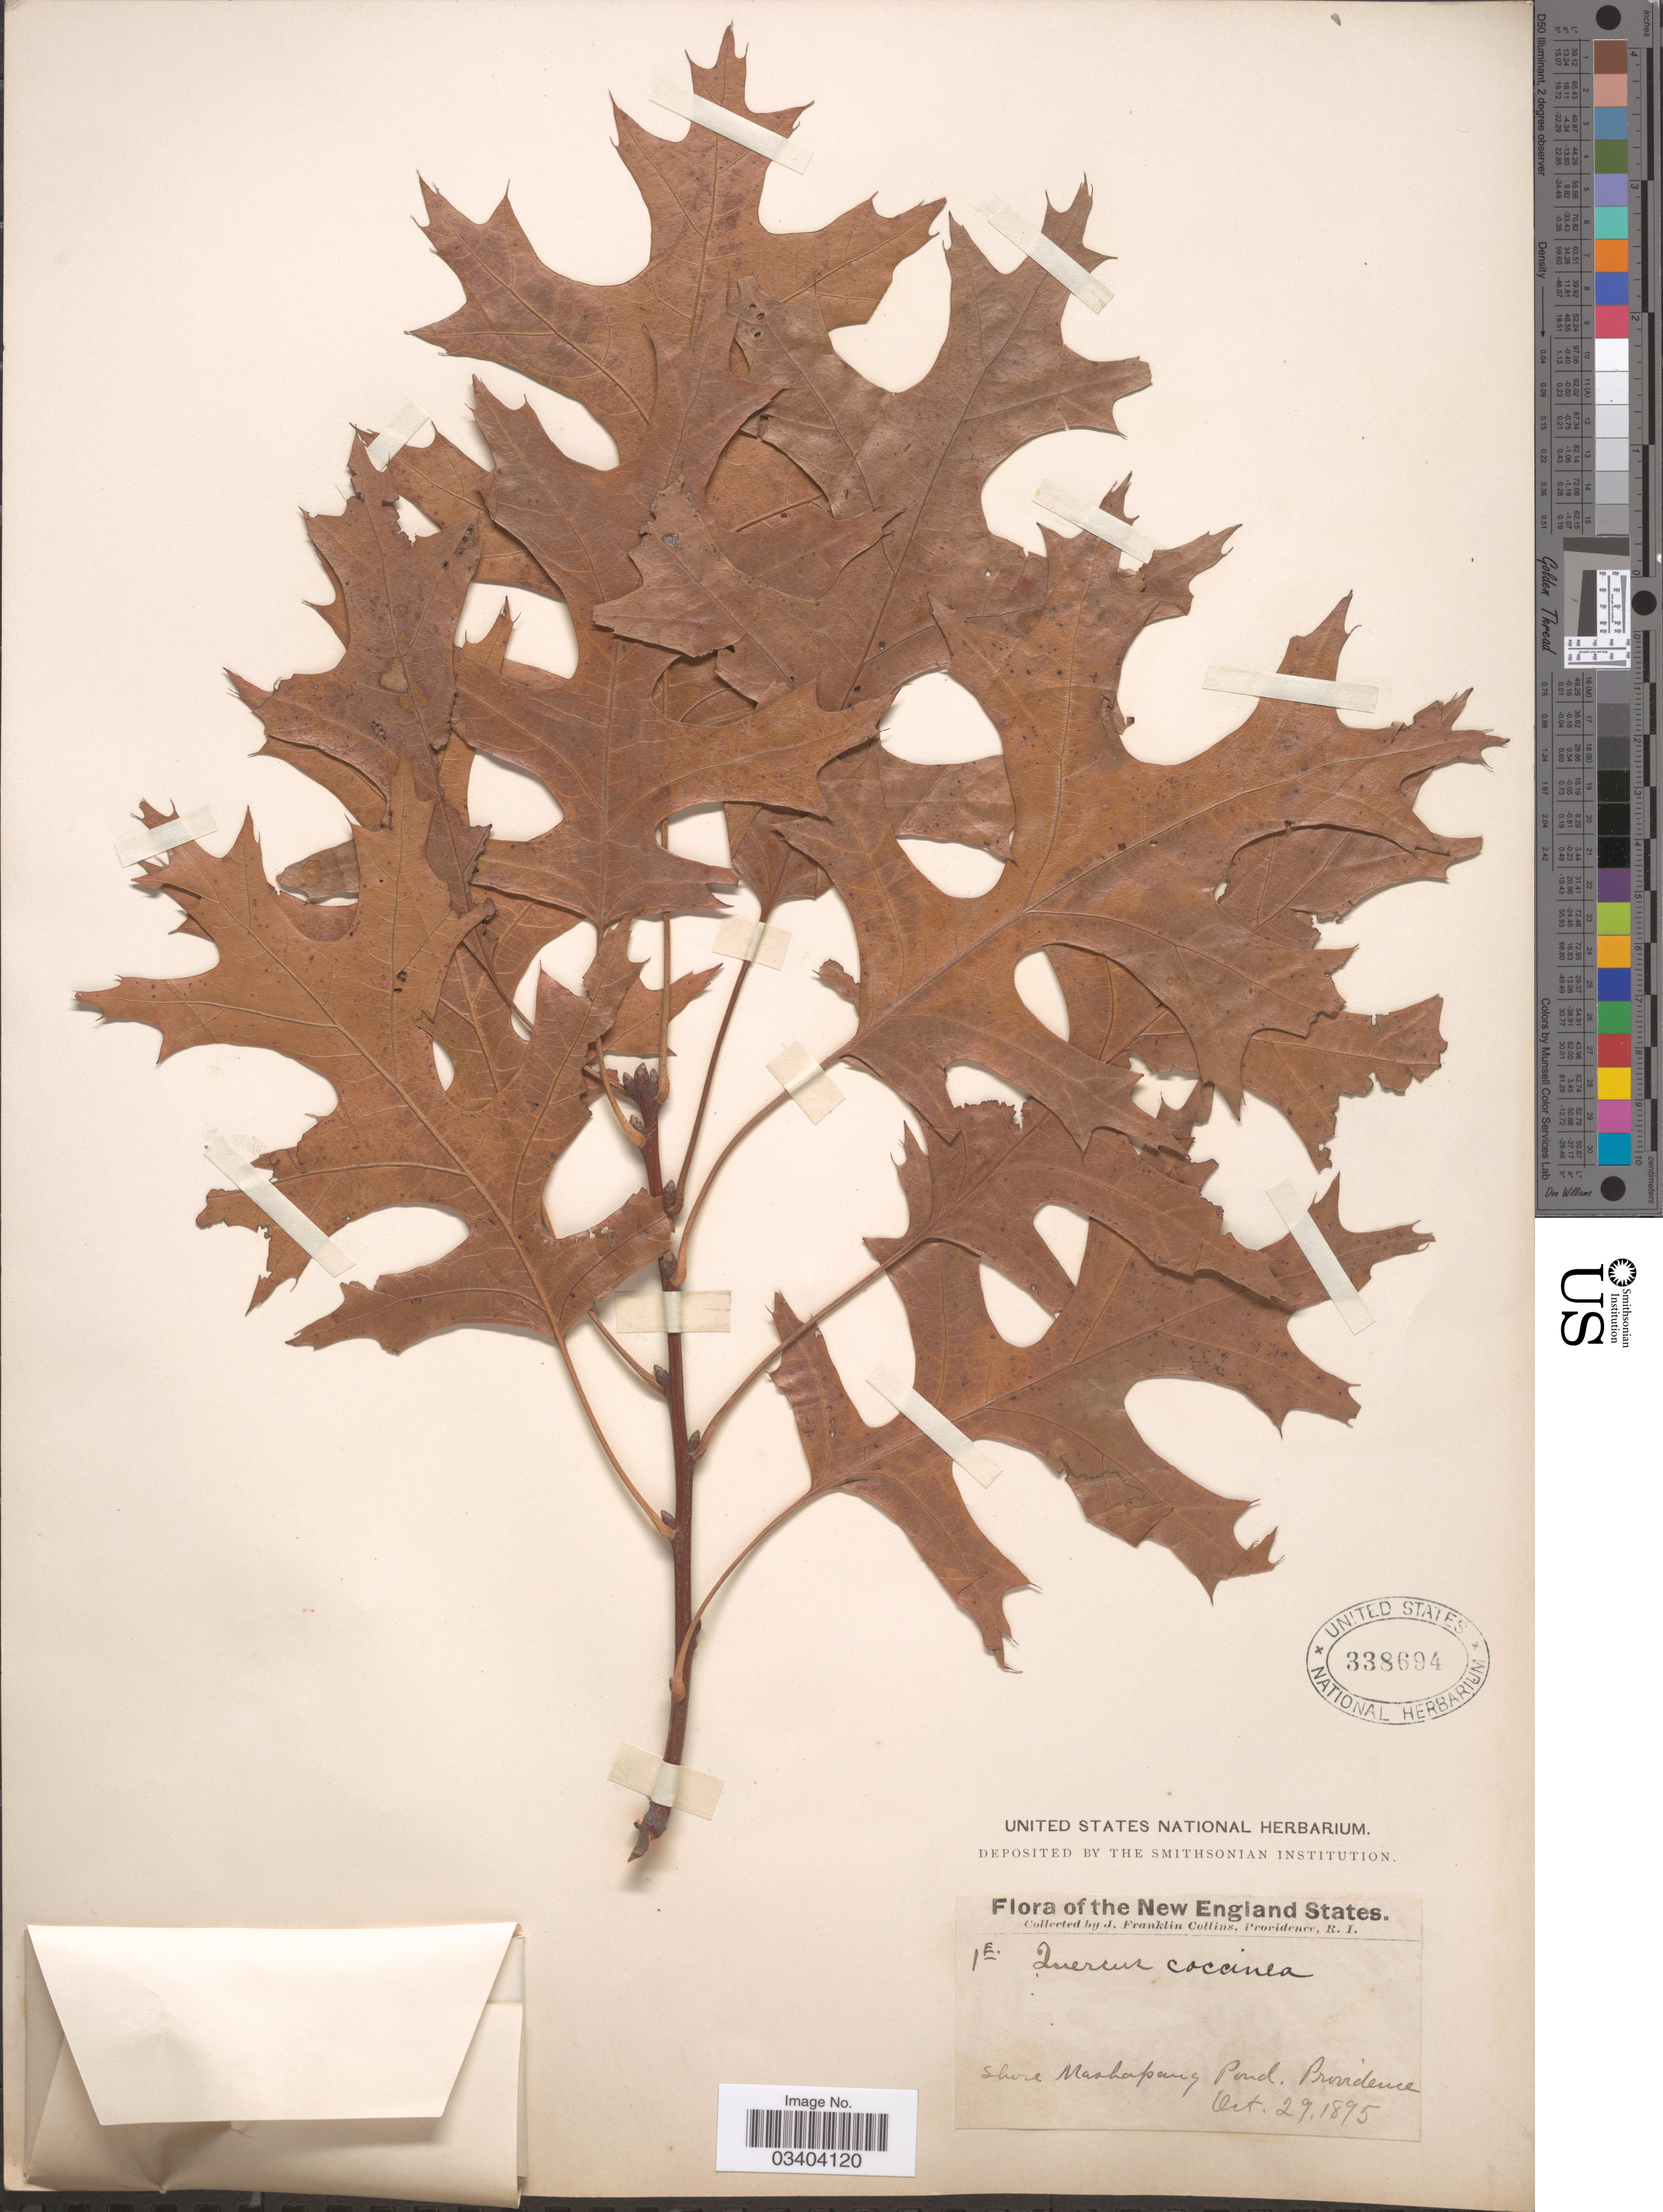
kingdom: Plantae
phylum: Tracheophyta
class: Magnoliopsida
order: Fagales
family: Fagaceae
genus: Quercus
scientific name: Quercus coccinea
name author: Münchh.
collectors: J. Collins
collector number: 1E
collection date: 1895-10-29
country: United States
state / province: Rhode Island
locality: New England States. Shore Mashapaug Pond, Providence.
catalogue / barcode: US 338694